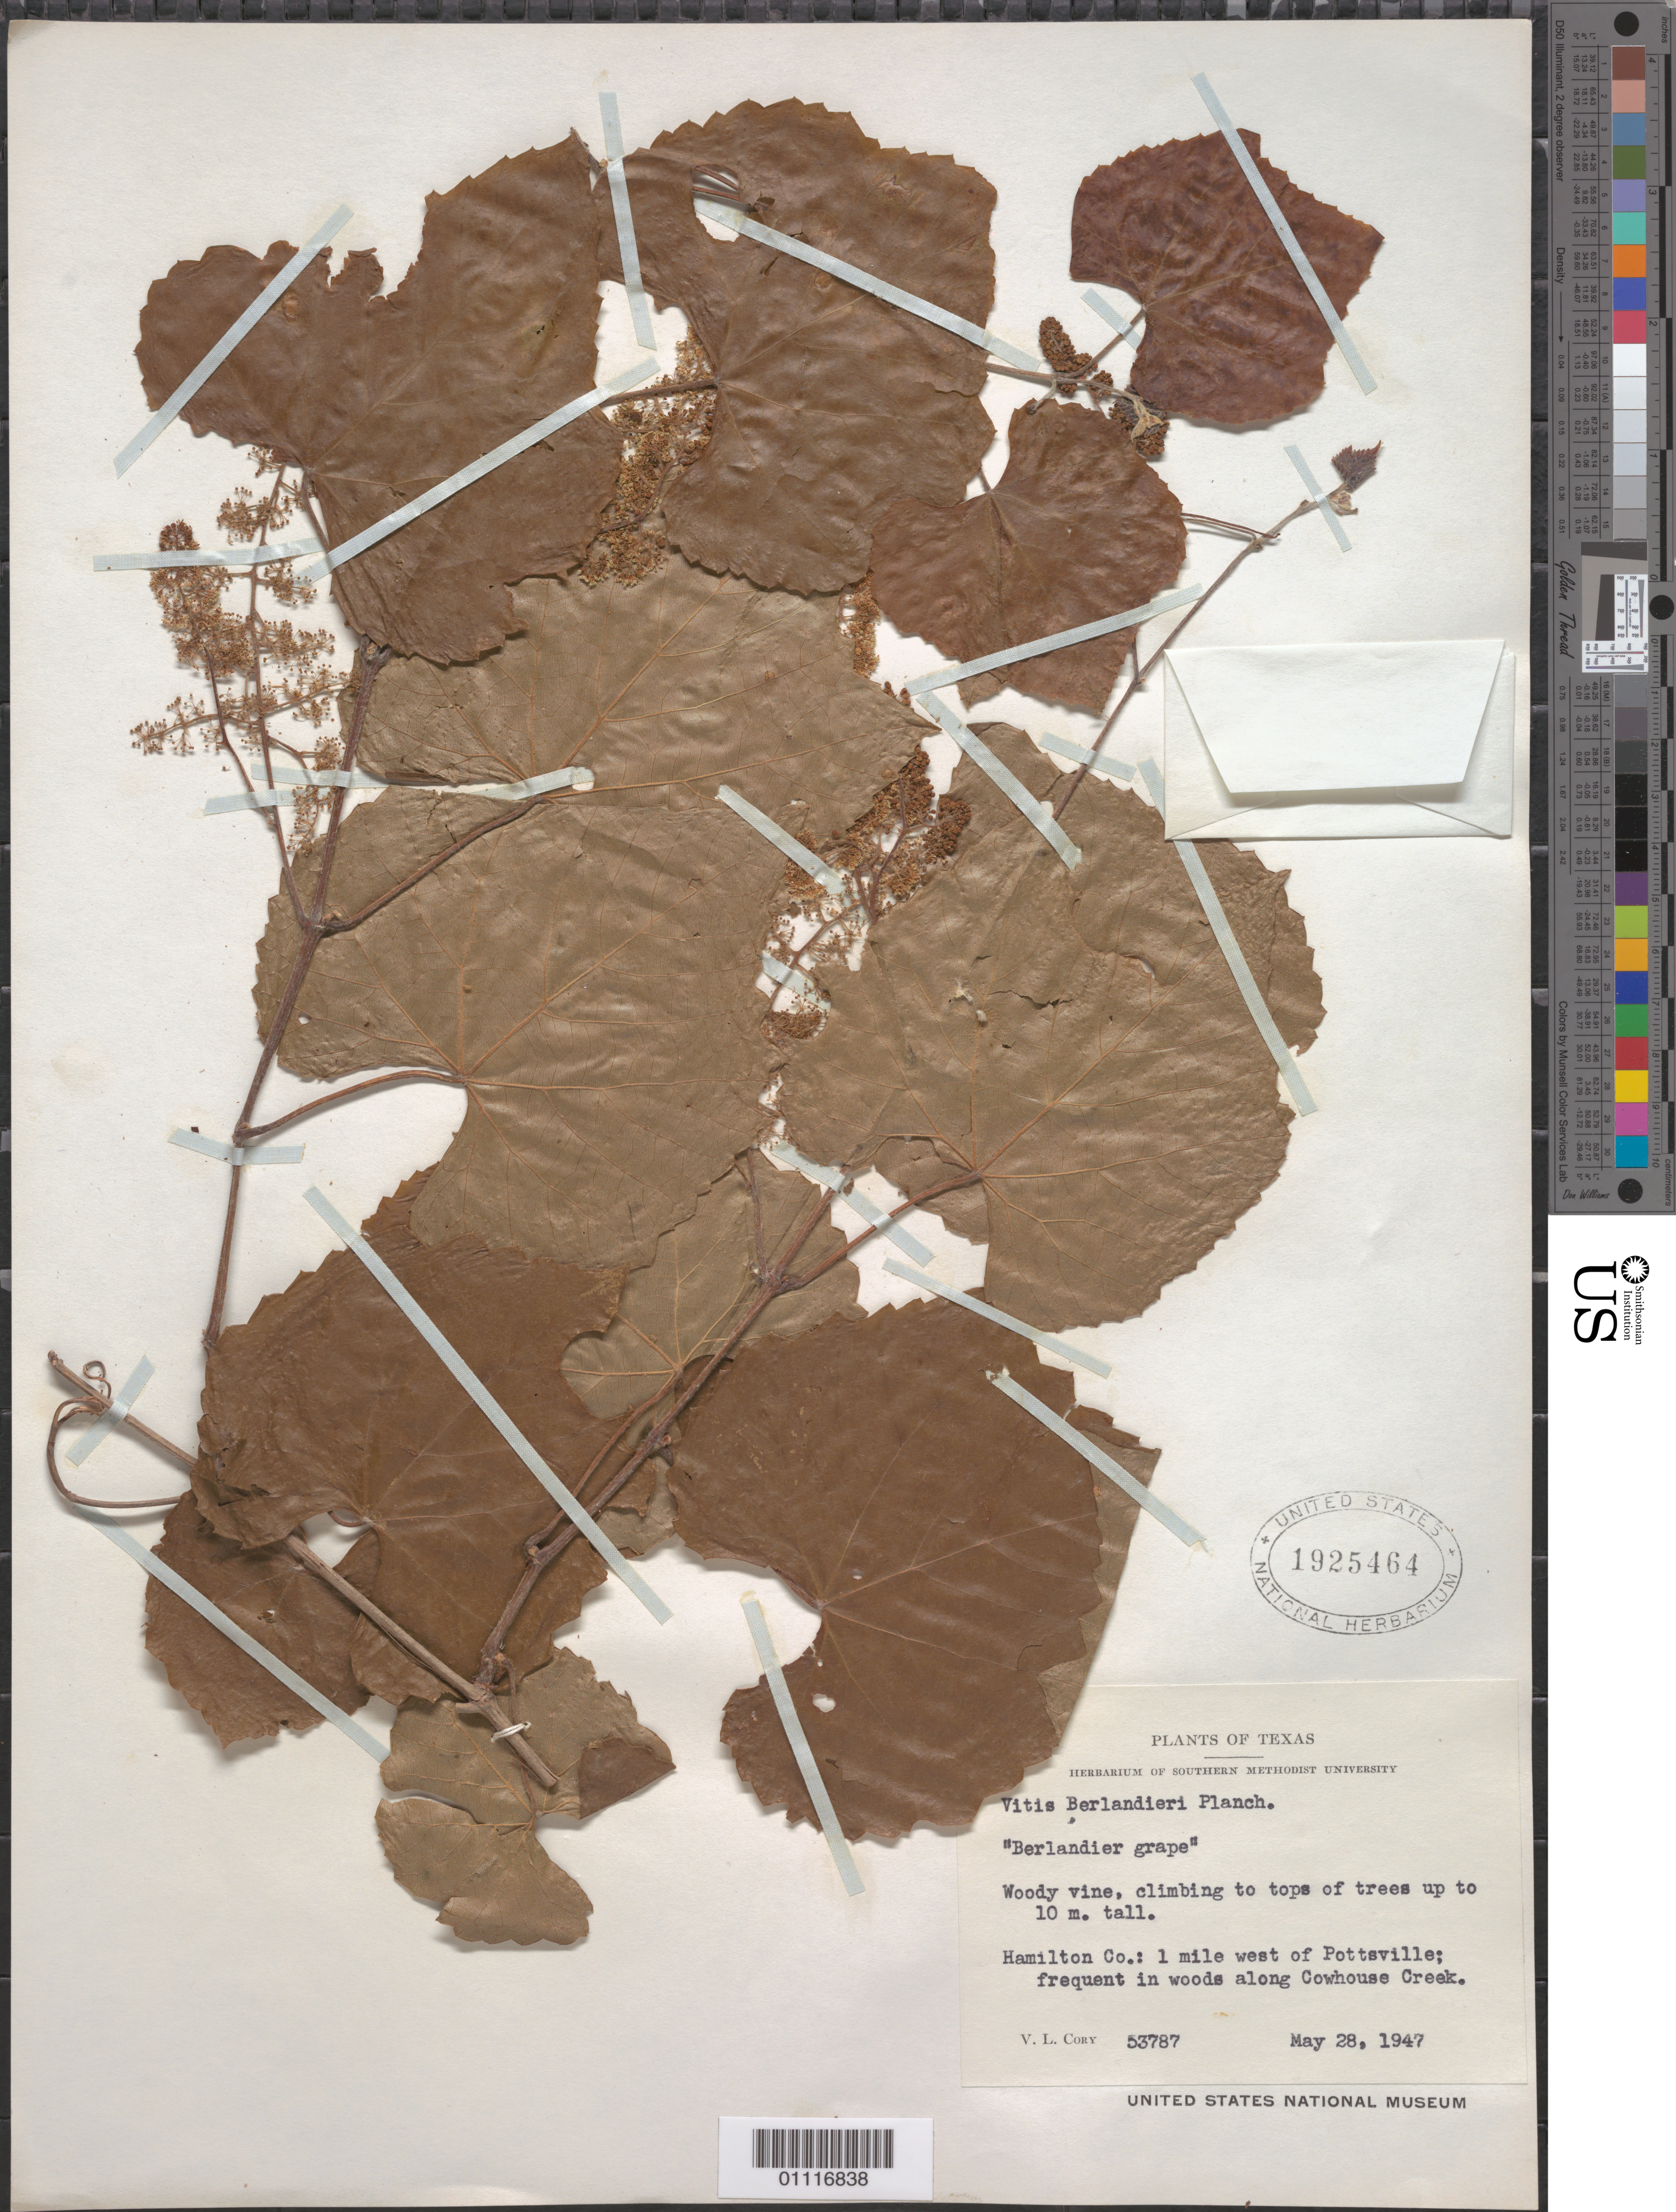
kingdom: Plantae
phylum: Tracheophyta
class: Magnoliopsida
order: Vitales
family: Vitaceae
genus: Vitis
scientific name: Vitis berlandieri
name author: Planch.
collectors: V. Cory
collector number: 53787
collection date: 1947-05-28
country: United States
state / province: Texas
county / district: Hamilton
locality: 1 mile west of Pottsville; frequent in woods along Cowhouse Creek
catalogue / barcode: US 1925464